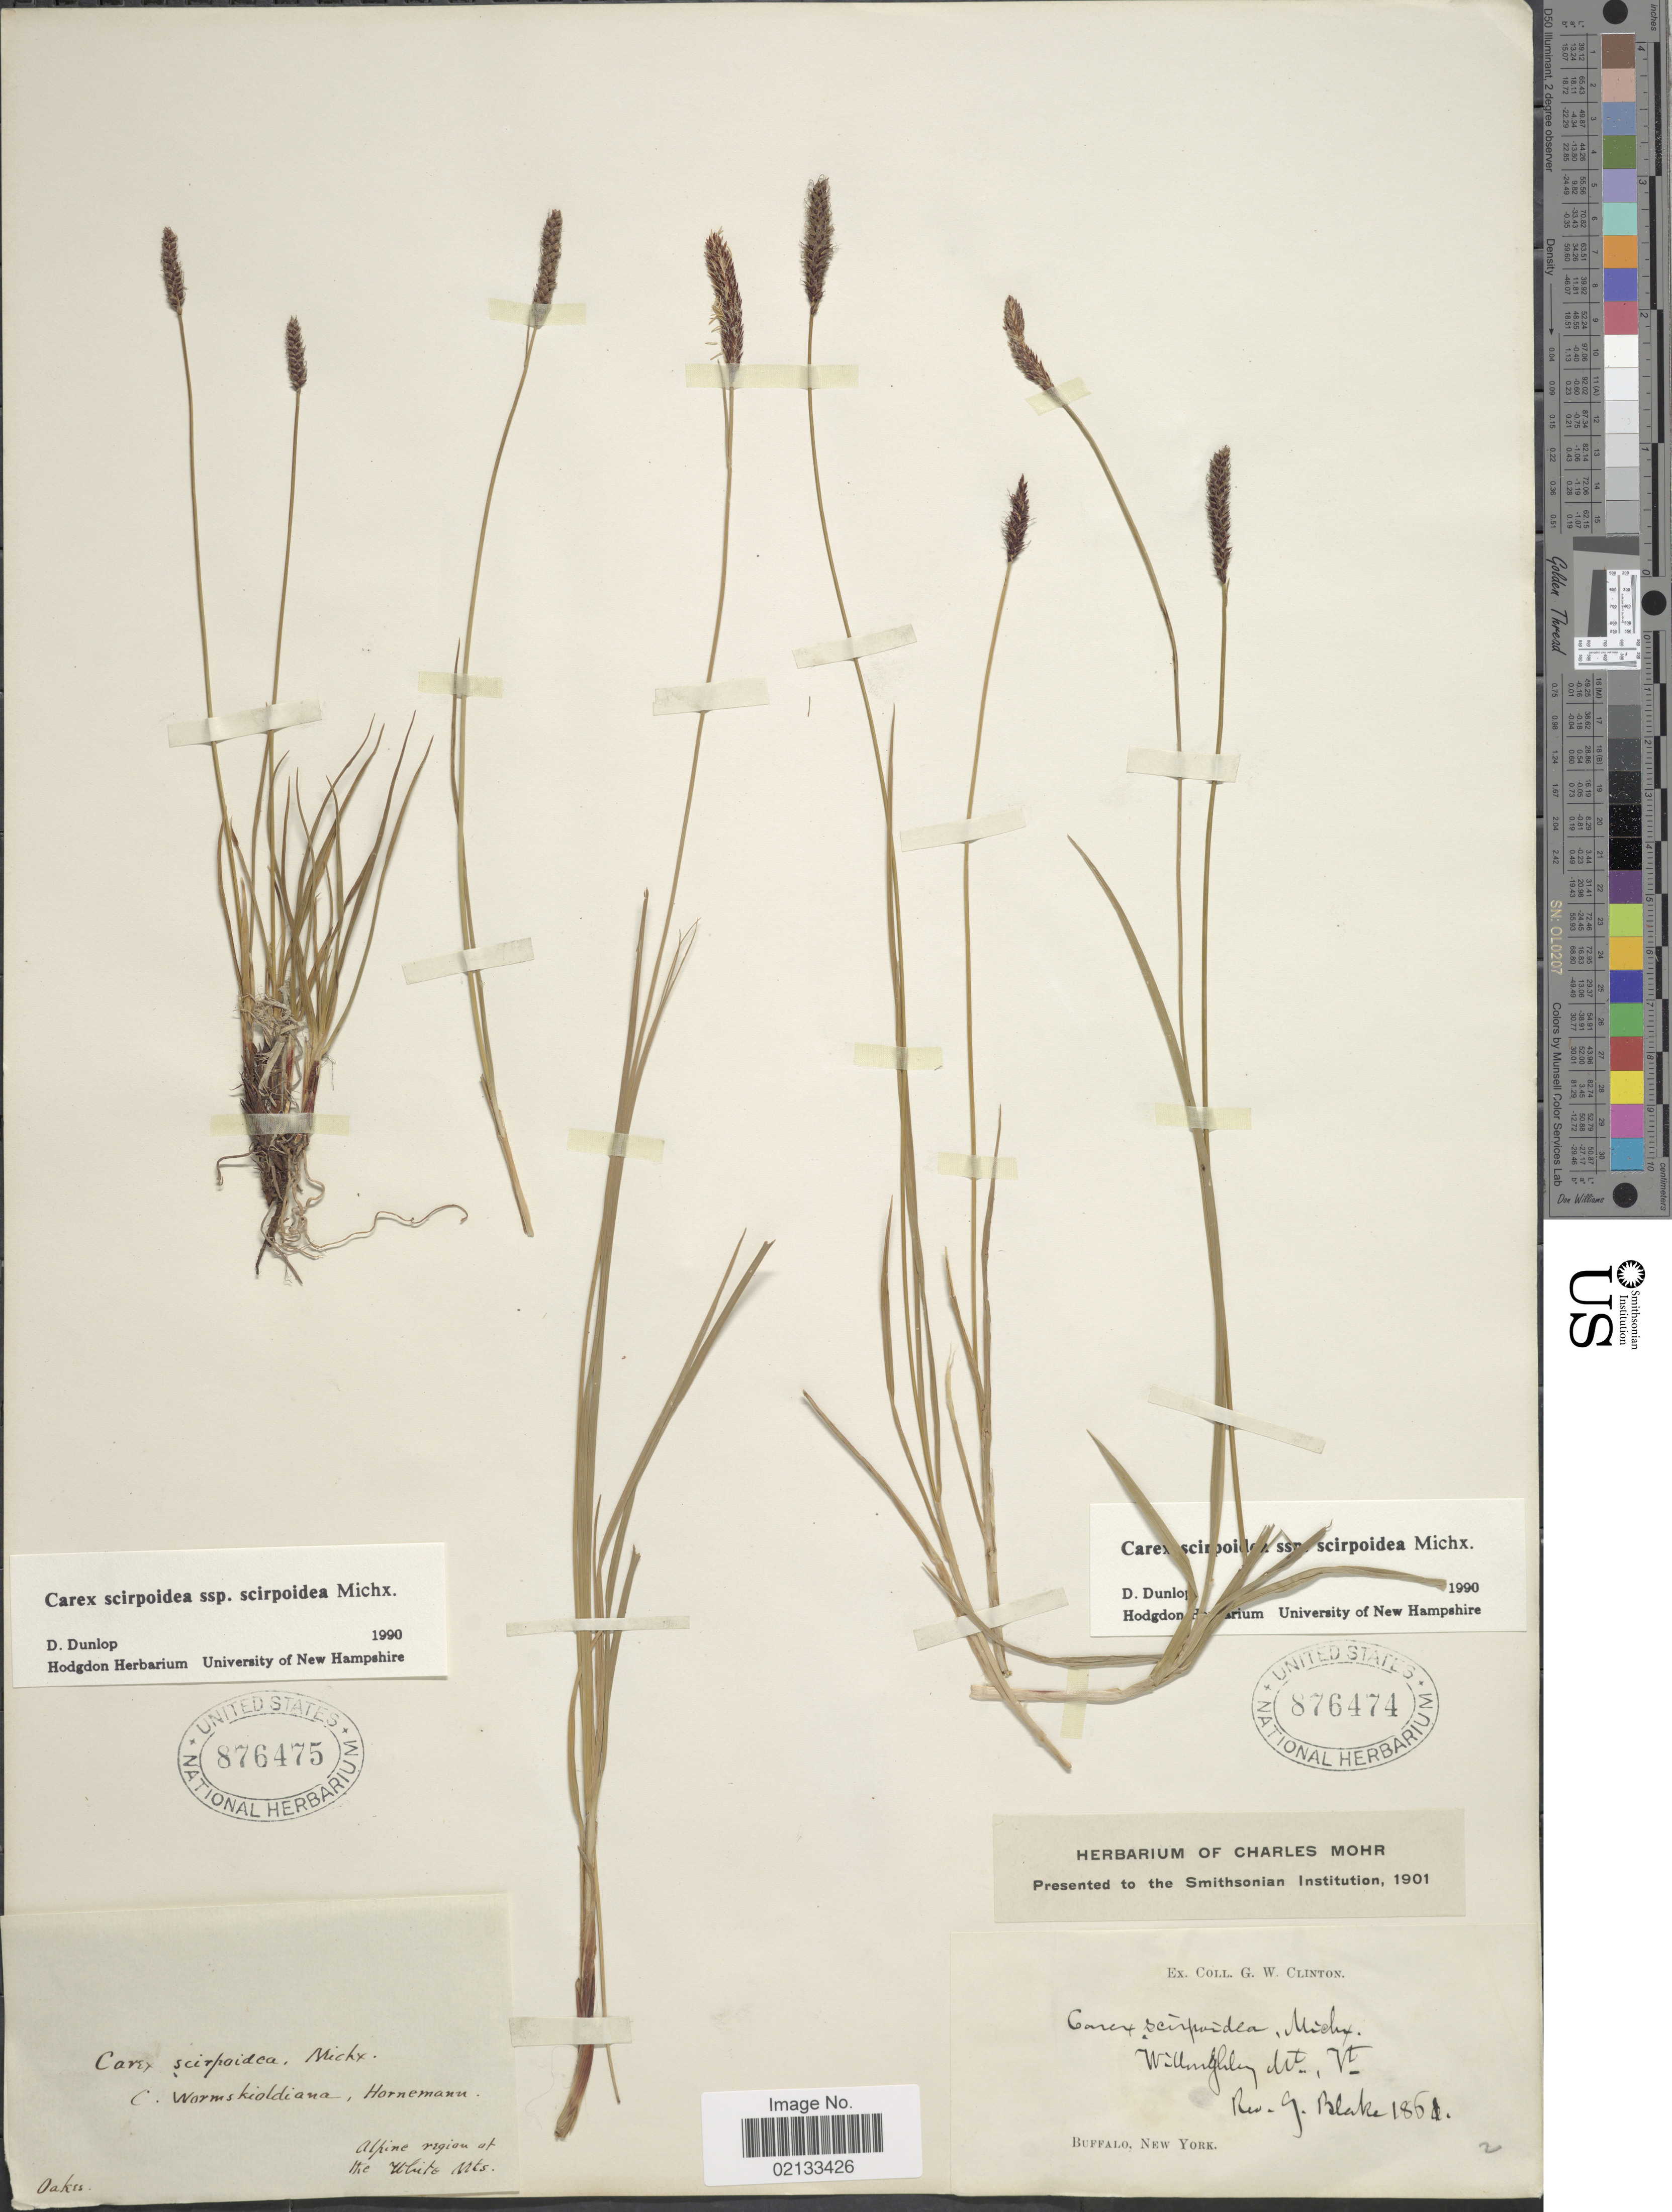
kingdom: Plantae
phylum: Tracheophyta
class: Liliopsida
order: Poales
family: Cyperaceae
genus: Carex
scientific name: Carex scirpoidea subsp. scirpoidea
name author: Michx.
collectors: J. Blake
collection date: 1862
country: United States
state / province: Vermont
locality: Willoughby Mt.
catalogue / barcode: US 876474